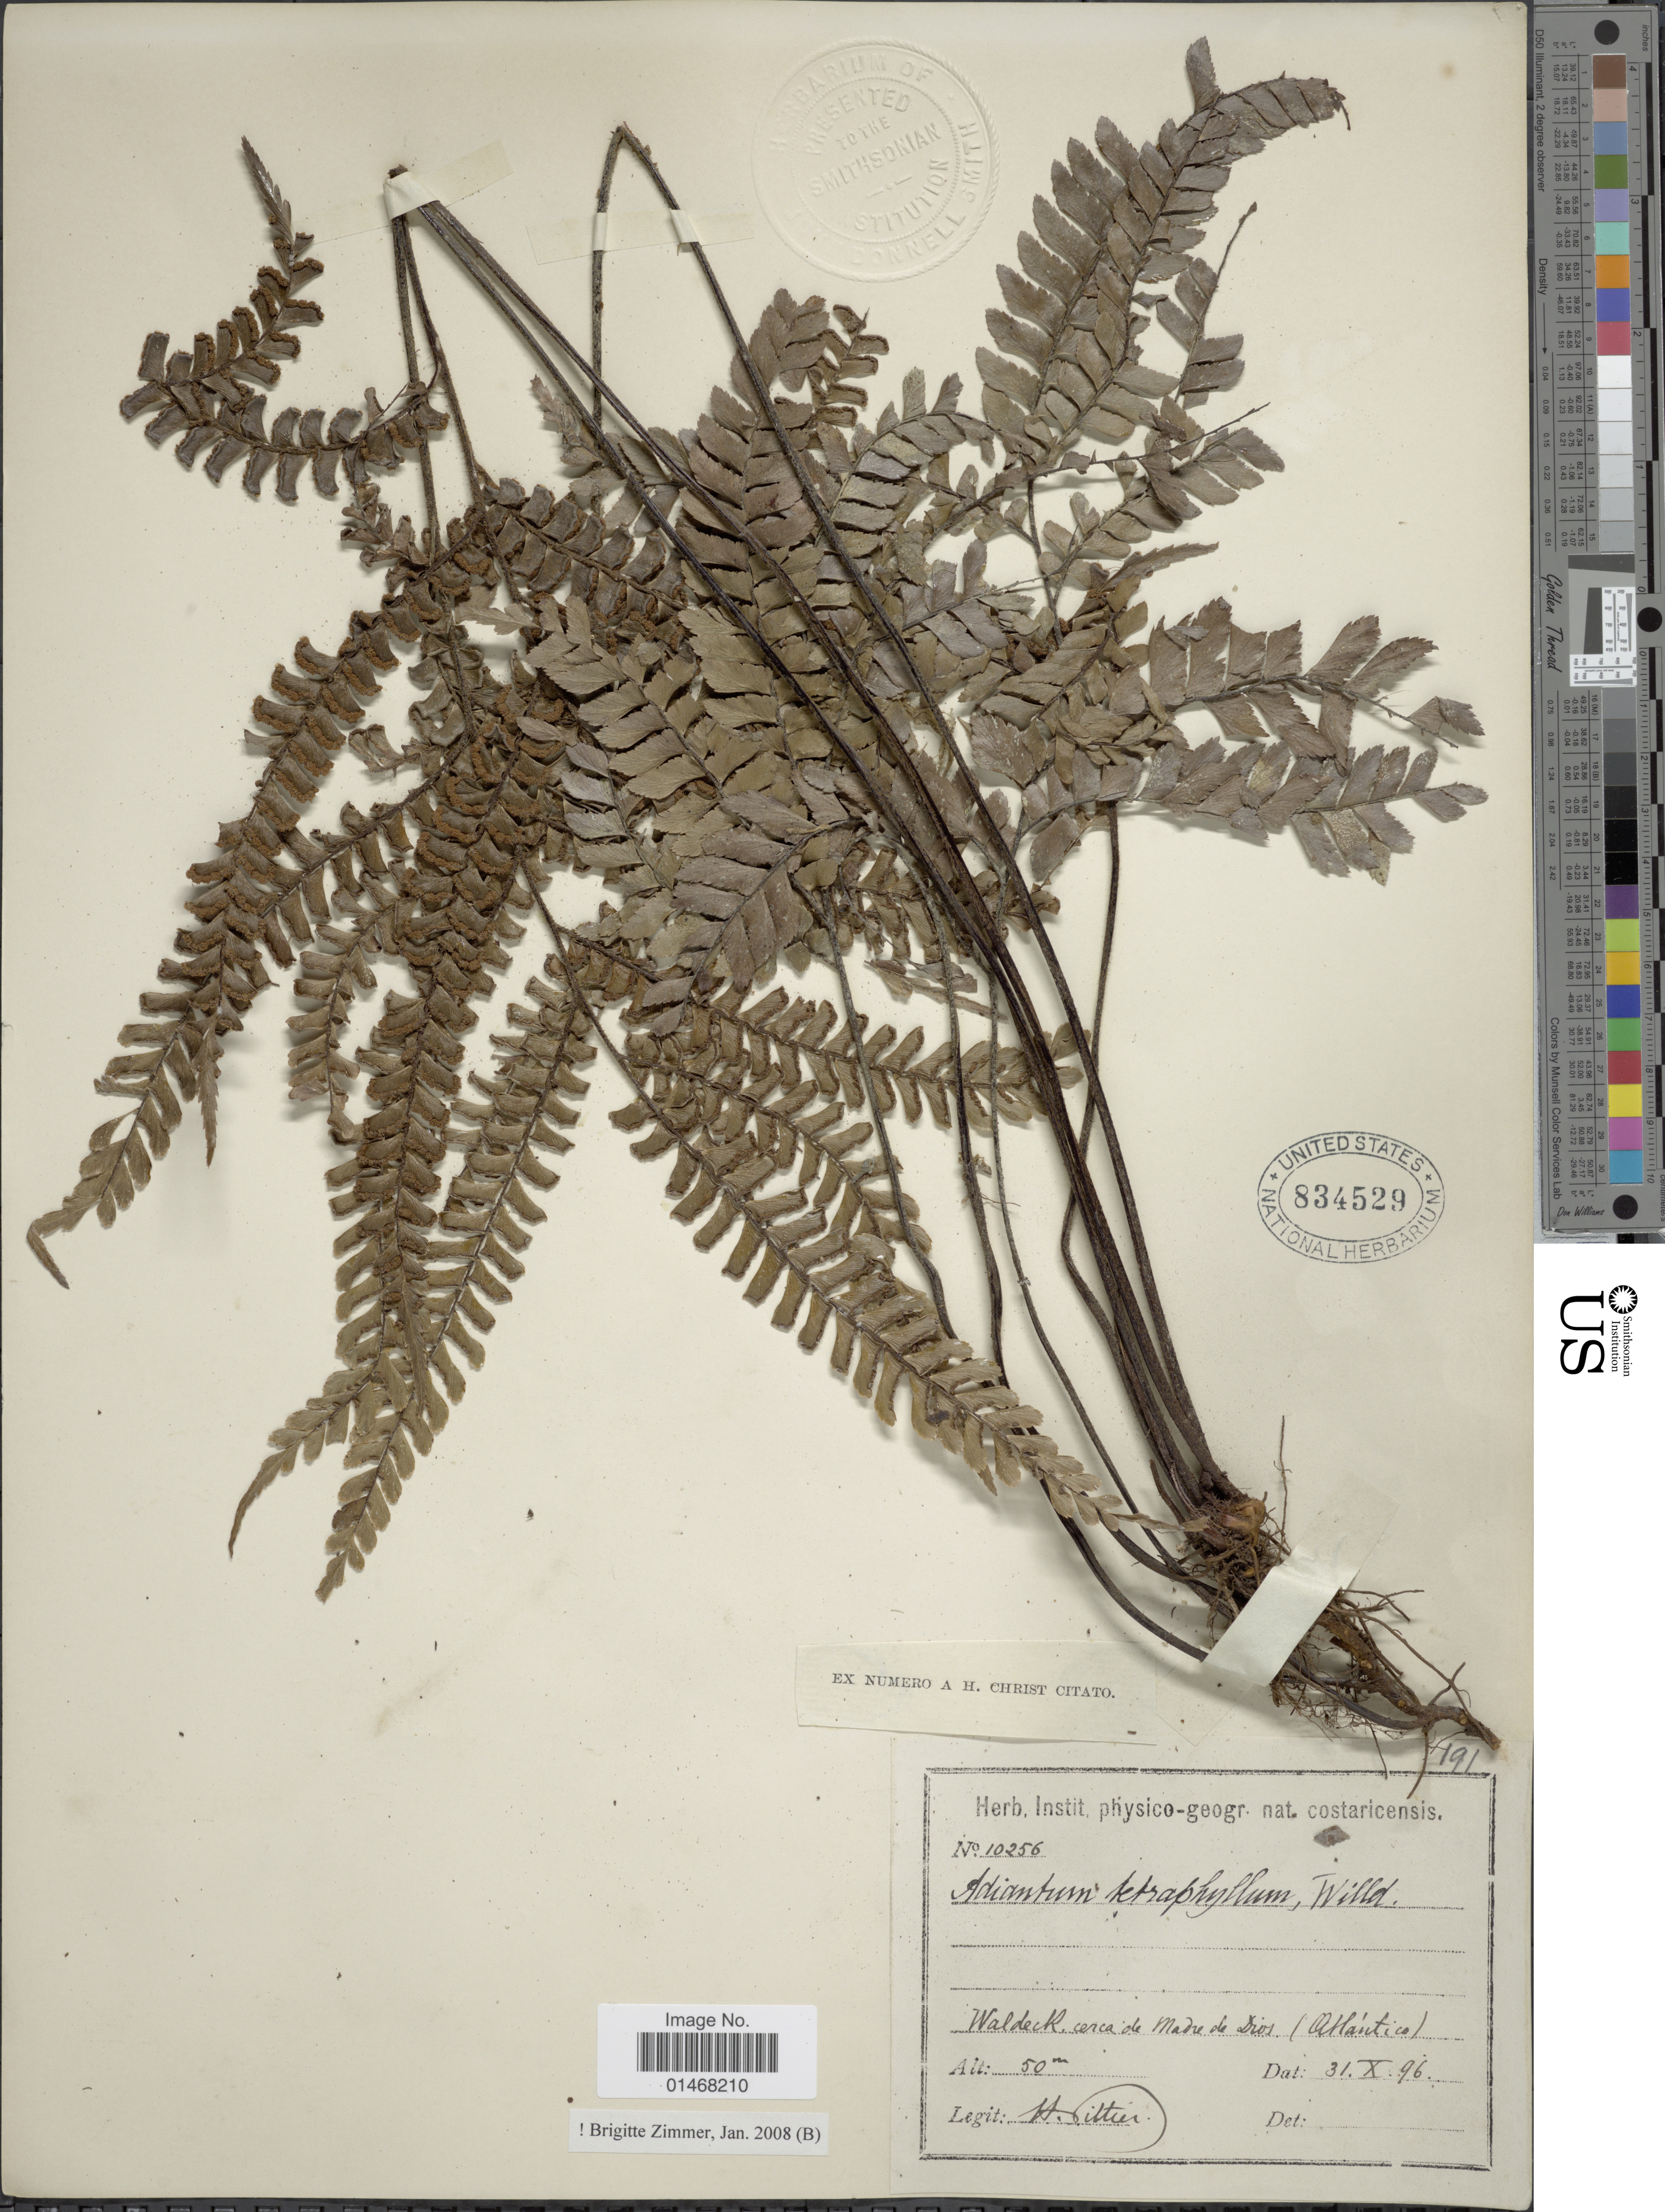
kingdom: Plantae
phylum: Tracheophyta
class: Polypodiopsida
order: Polypodiales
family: Pteridaceae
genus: Adiantum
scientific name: Adiantum tetraphyllum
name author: Humb. & Bonpl. ex Willd.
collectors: H. F. Pittier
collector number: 10256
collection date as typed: Transcribed d/m/y: 31/10/96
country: Costa Rica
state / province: Limón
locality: Madre de Dios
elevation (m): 50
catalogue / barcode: US 834529